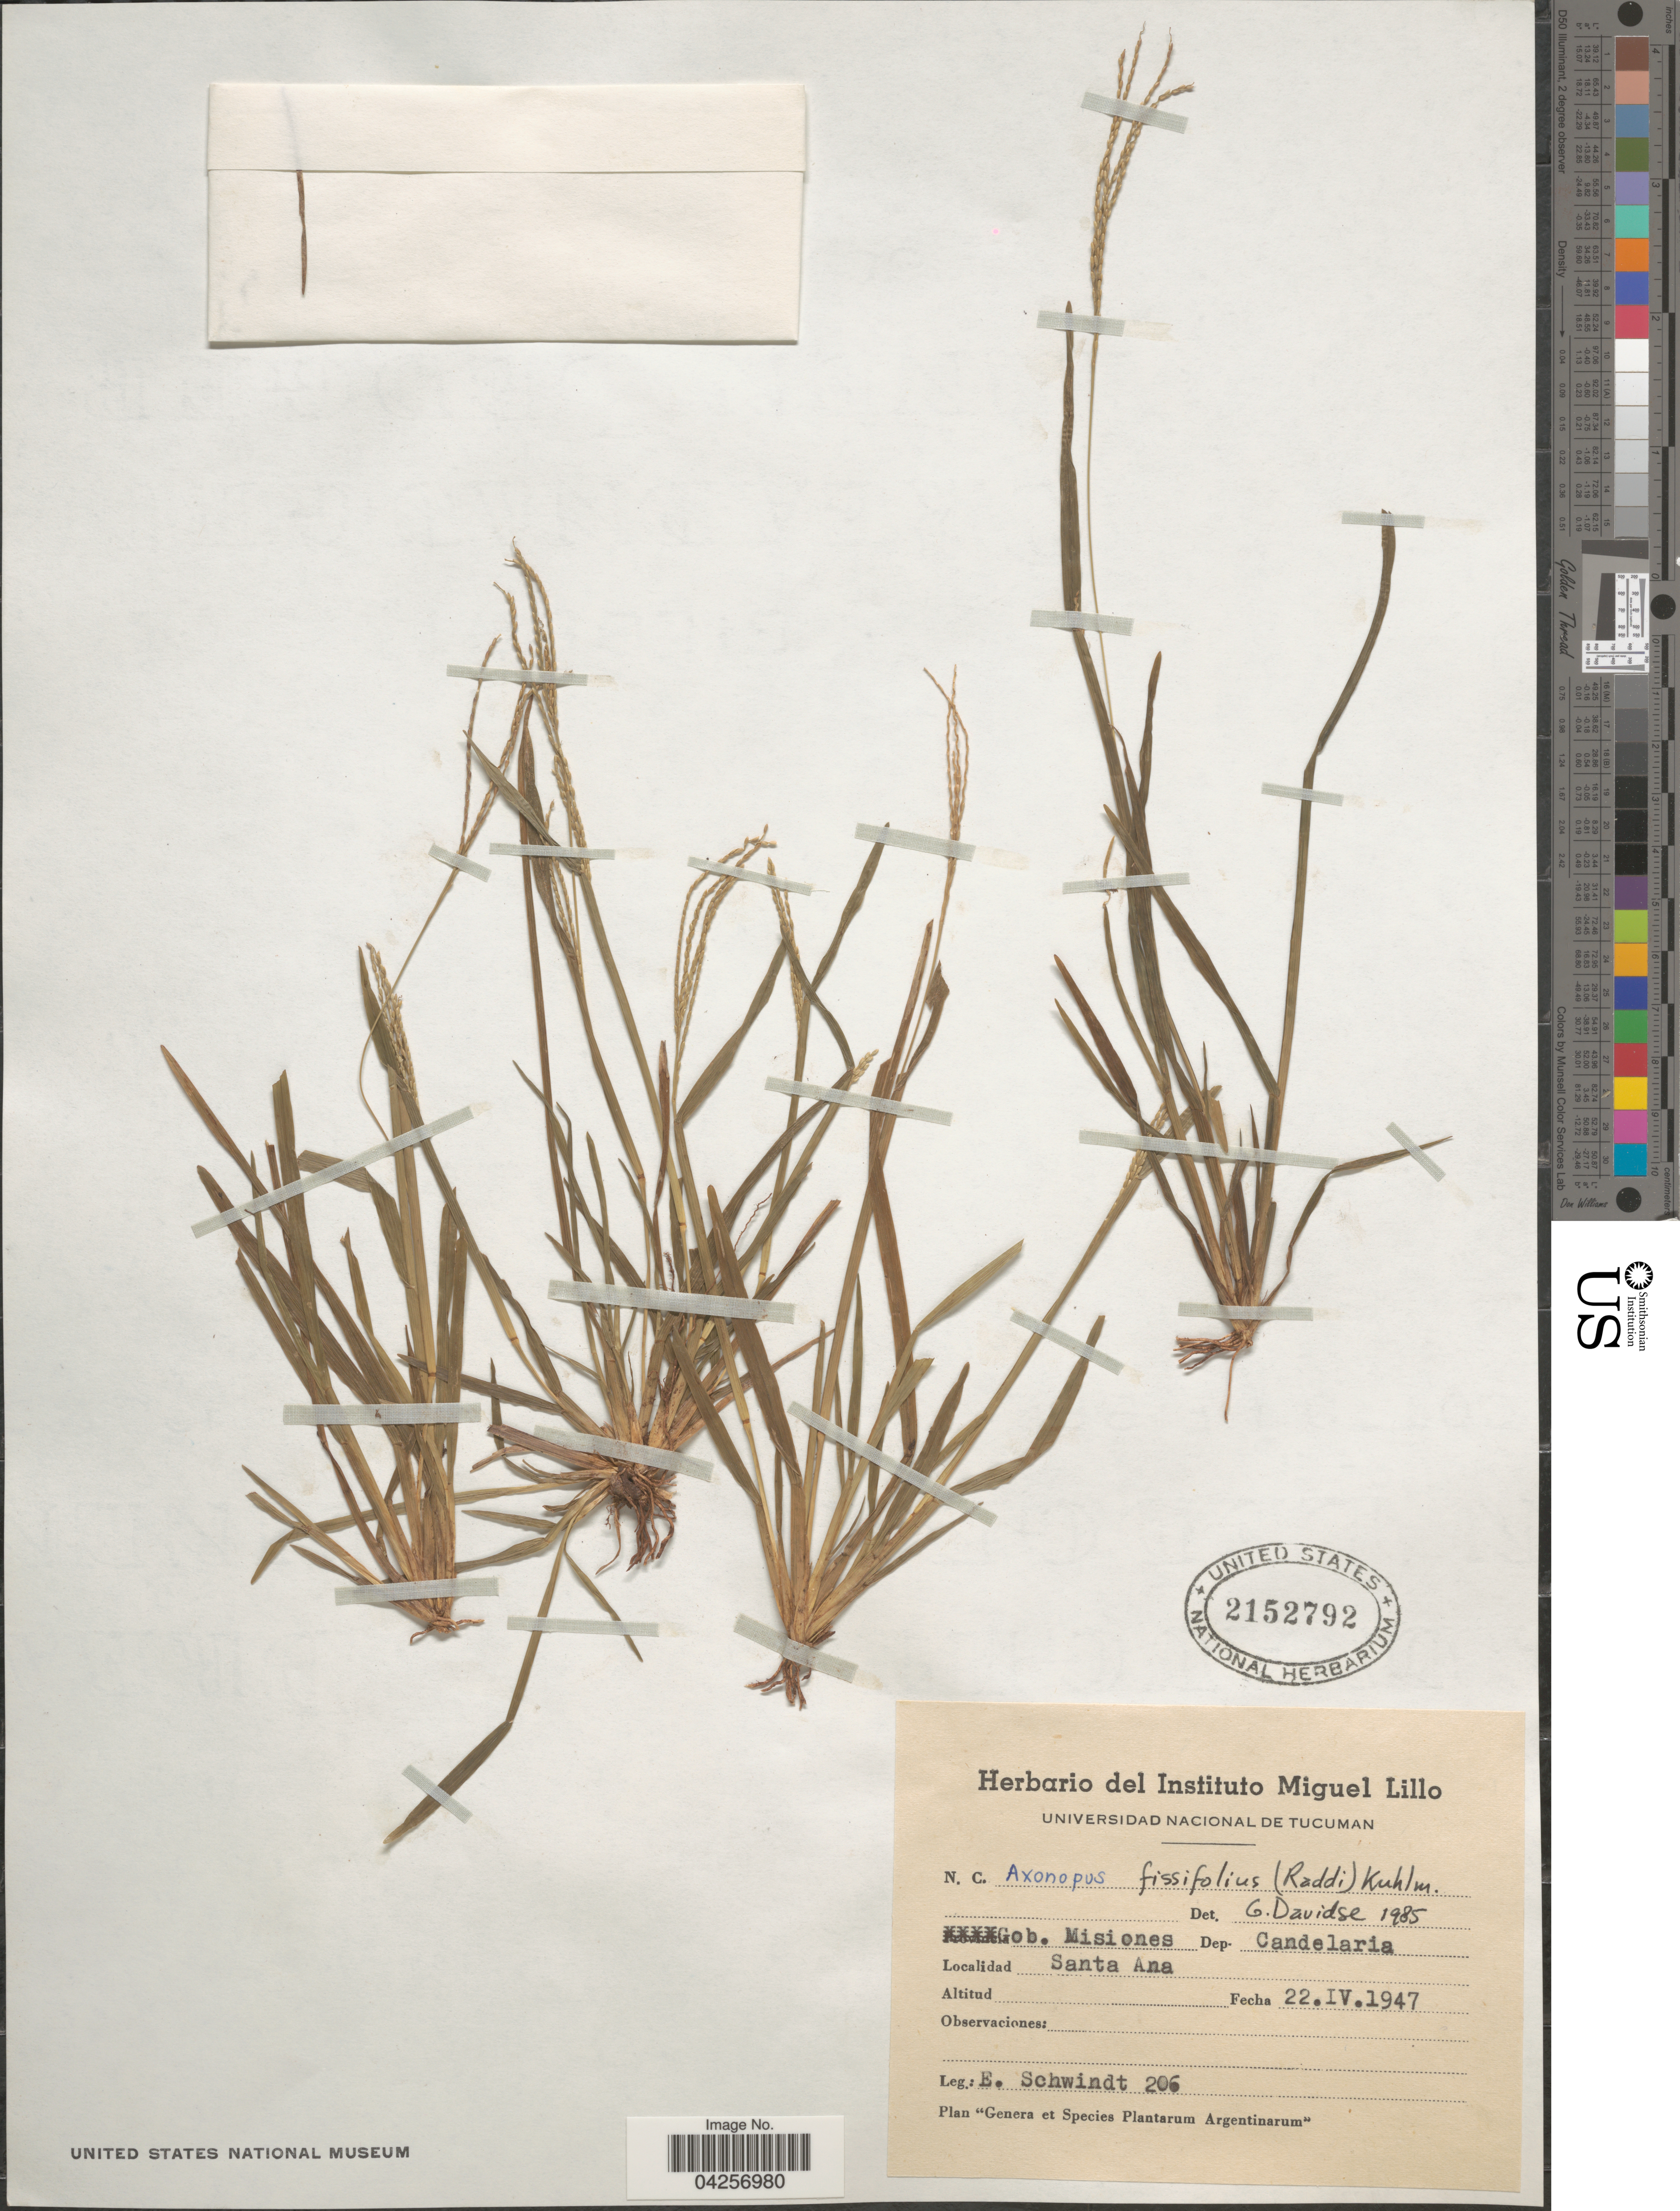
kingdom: Plantae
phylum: Tracheophyta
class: Liliopsida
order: Poales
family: Poaceae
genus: Axonopus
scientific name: Axonopus fissifolius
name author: (Raddi) Kuhlm.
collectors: E. Schwindt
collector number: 206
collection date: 1947-04-22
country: Argentina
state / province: Misiones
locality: Gob. Misiones. Dep. Candelaria. Santa Ana.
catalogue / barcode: US 2152792